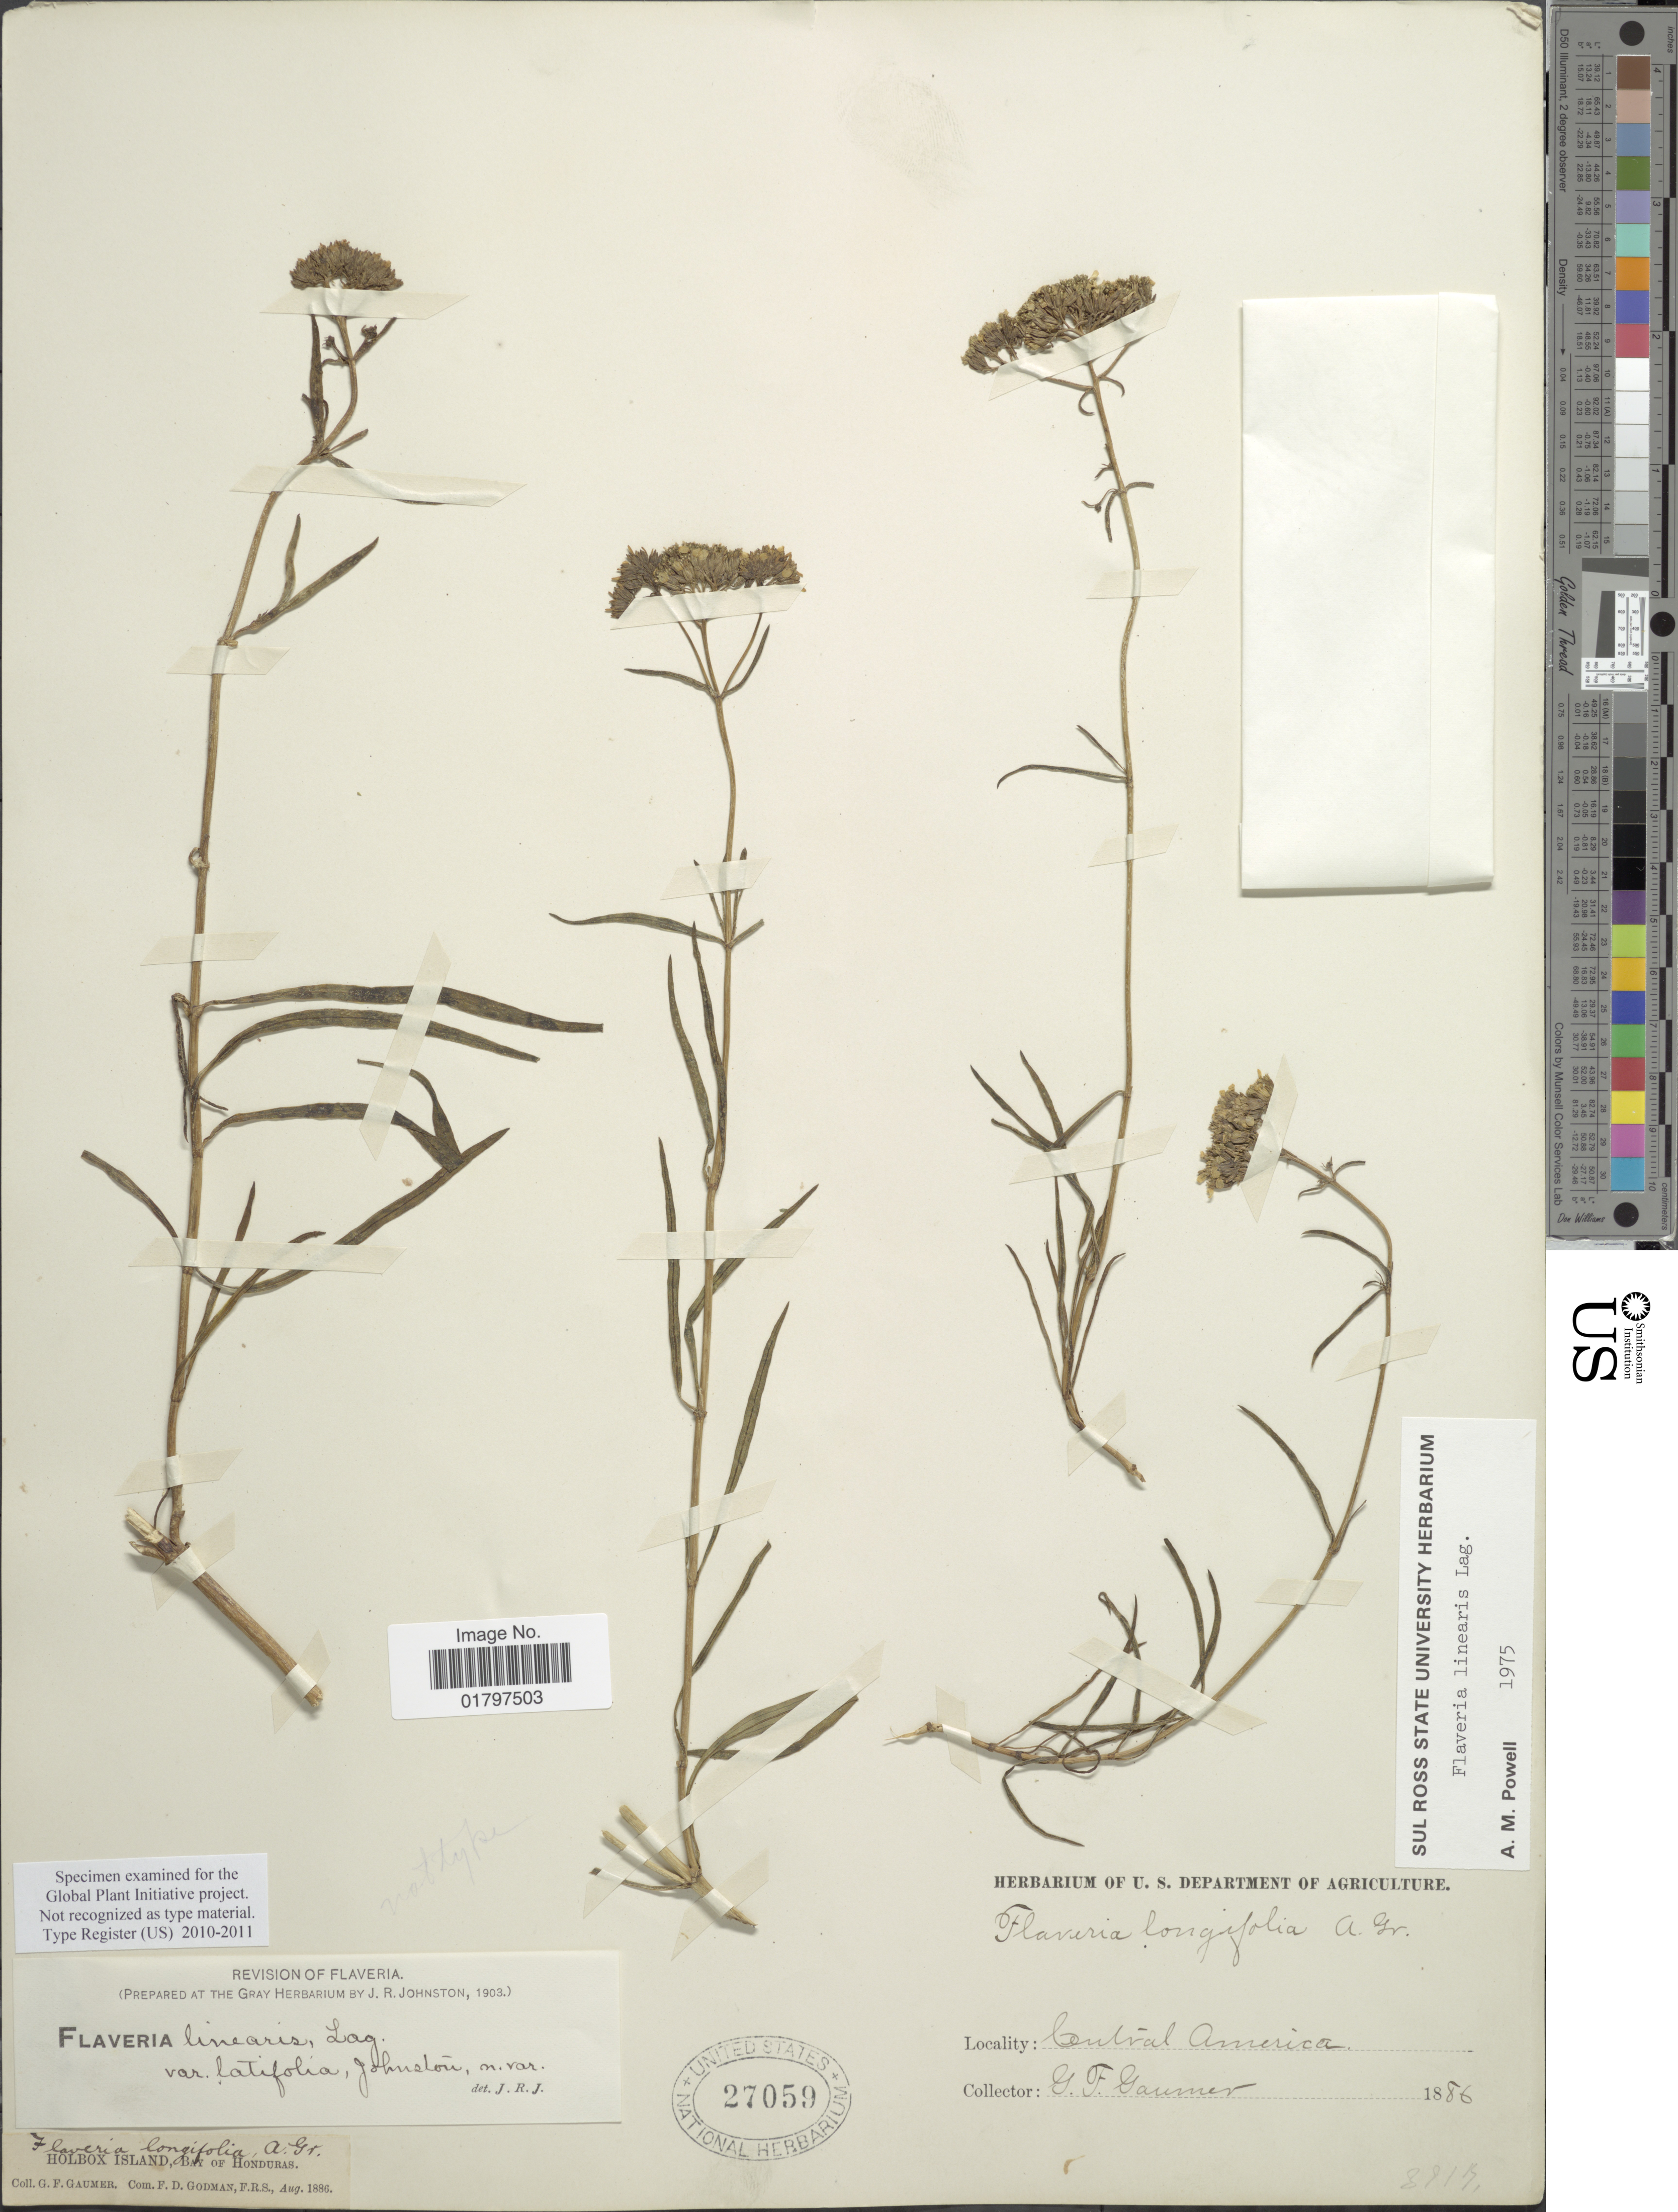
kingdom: Plantae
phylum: Tracheophyta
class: Magnoliopsida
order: Asterales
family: Asteraceae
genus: Flaveria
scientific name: Flaveria linearis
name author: Lag.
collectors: G. F. Gaumer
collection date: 1886-08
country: Mexico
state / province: Yucatán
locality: Holbox Island, Bay of Honduras. Central America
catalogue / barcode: US 27059